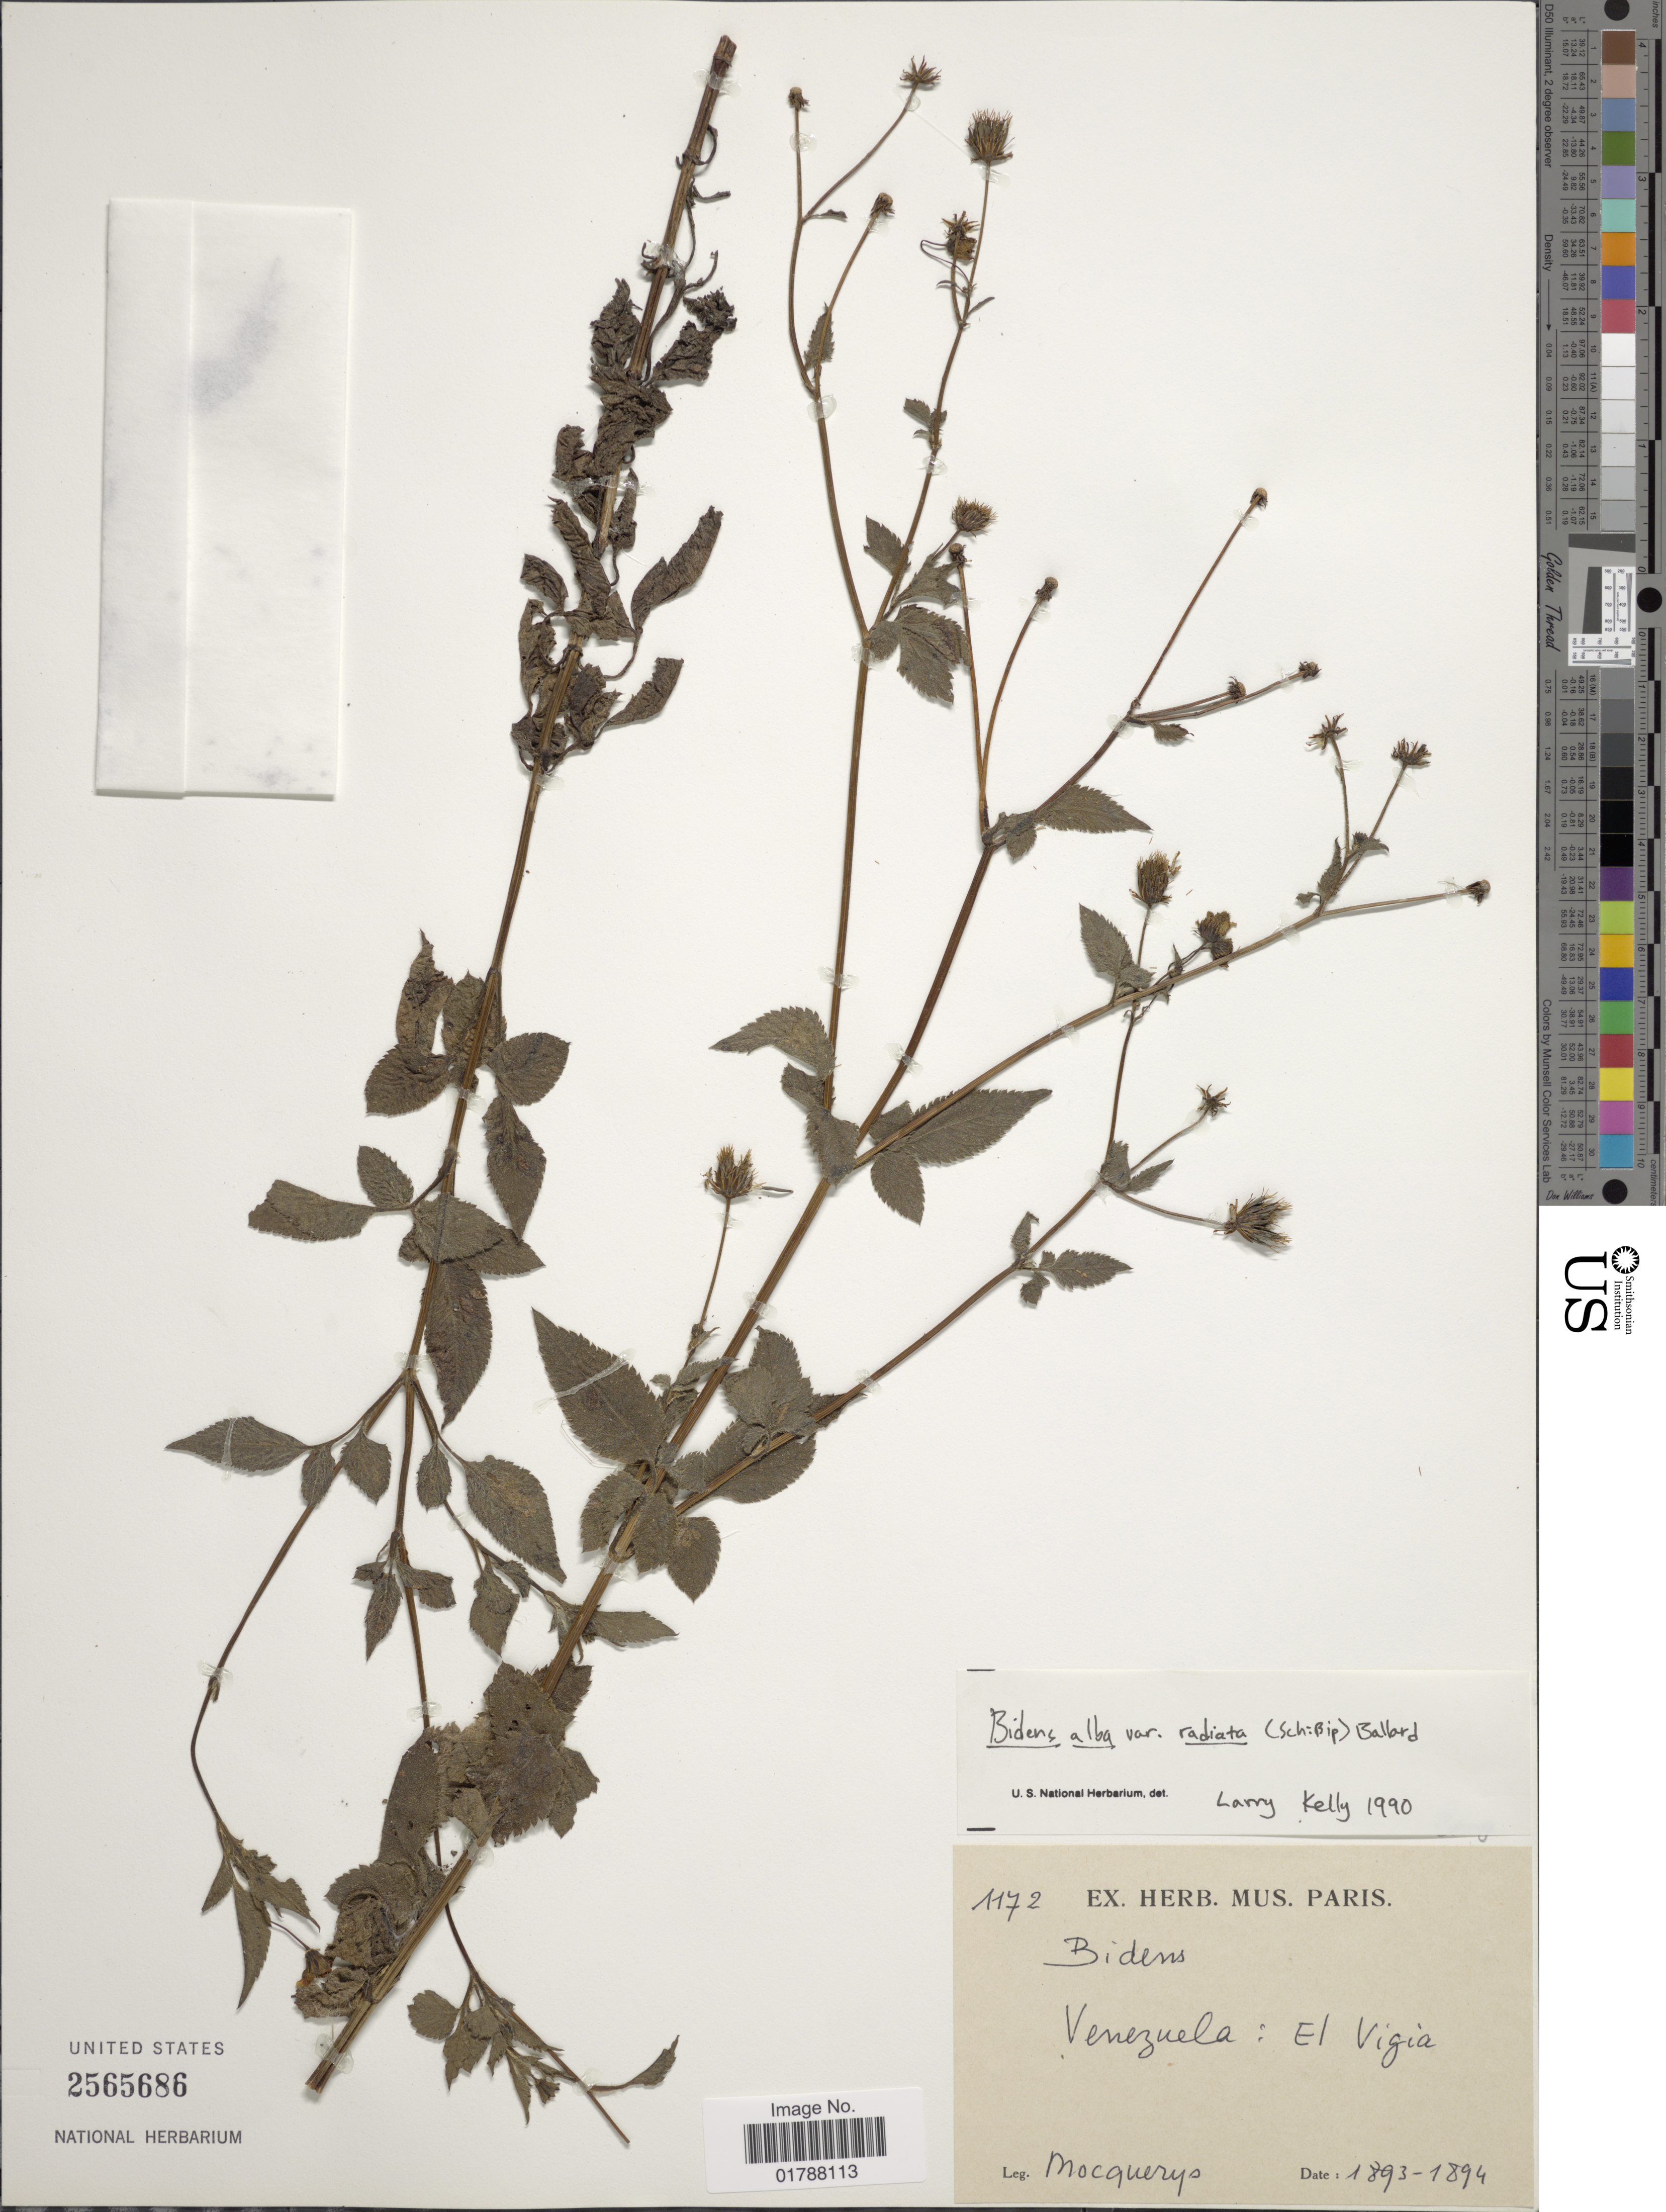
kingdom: Plantae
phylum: Tracheophyta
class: Magnoliopsida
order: Asterales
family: Asteraceae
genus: Bidens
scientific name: Bidens alba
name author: (L.) DC.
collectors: A. Mocquerys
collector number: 1172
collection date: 1893/1894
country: Venezuela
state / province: Mérida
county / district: Alberto Adriani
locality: El Vigía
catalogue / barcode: US 2565686